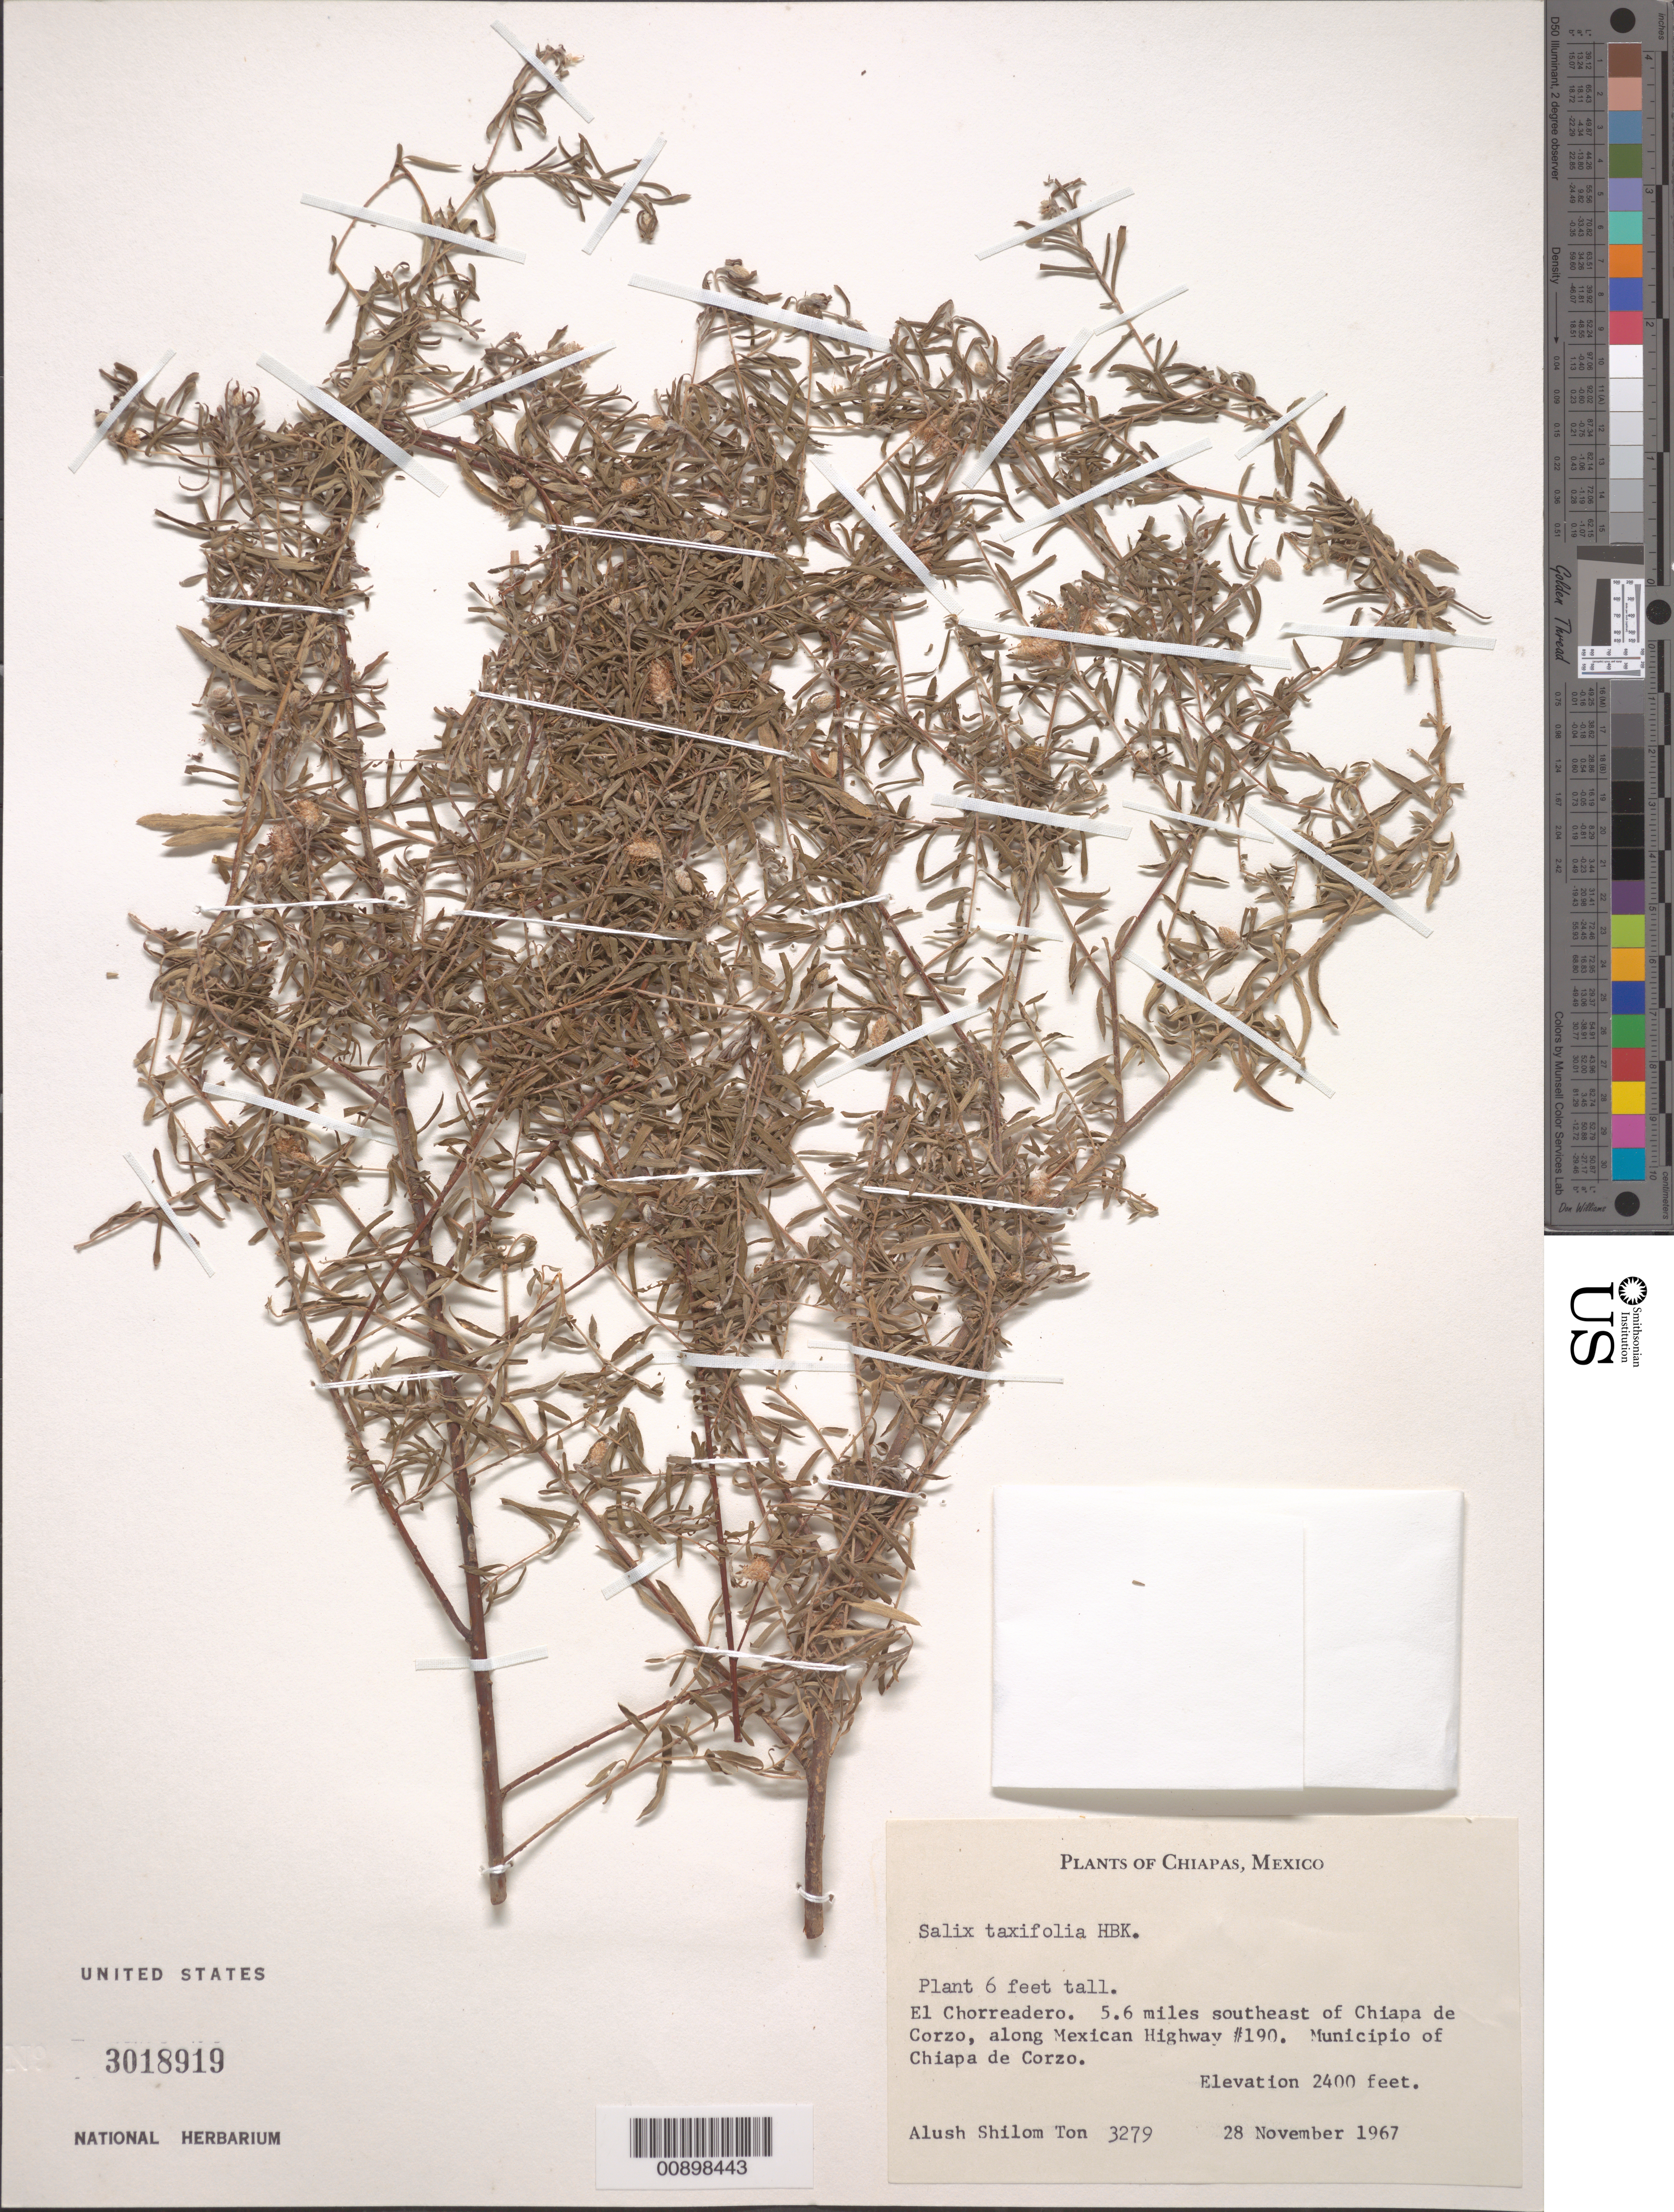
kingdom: Plantae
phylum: Tracheophyta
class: Magnoliopsida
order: Malpighiales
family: Salicaceae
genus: Salix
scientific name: Salix taxifolia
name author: Kunth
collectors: A. Shilom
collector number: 3279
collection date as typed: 28 Nov 1967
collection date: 1967-11-28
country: Mexico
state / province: Chiapas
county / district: Chiapa de Corzo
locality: El Chorreadero. 5.6 miles southeast of Chiapa de Corzo, along Mexican Highway #190. Municipio of Chiapa de Corzo, Chiapas.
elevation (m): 732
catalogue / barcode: US 3018919